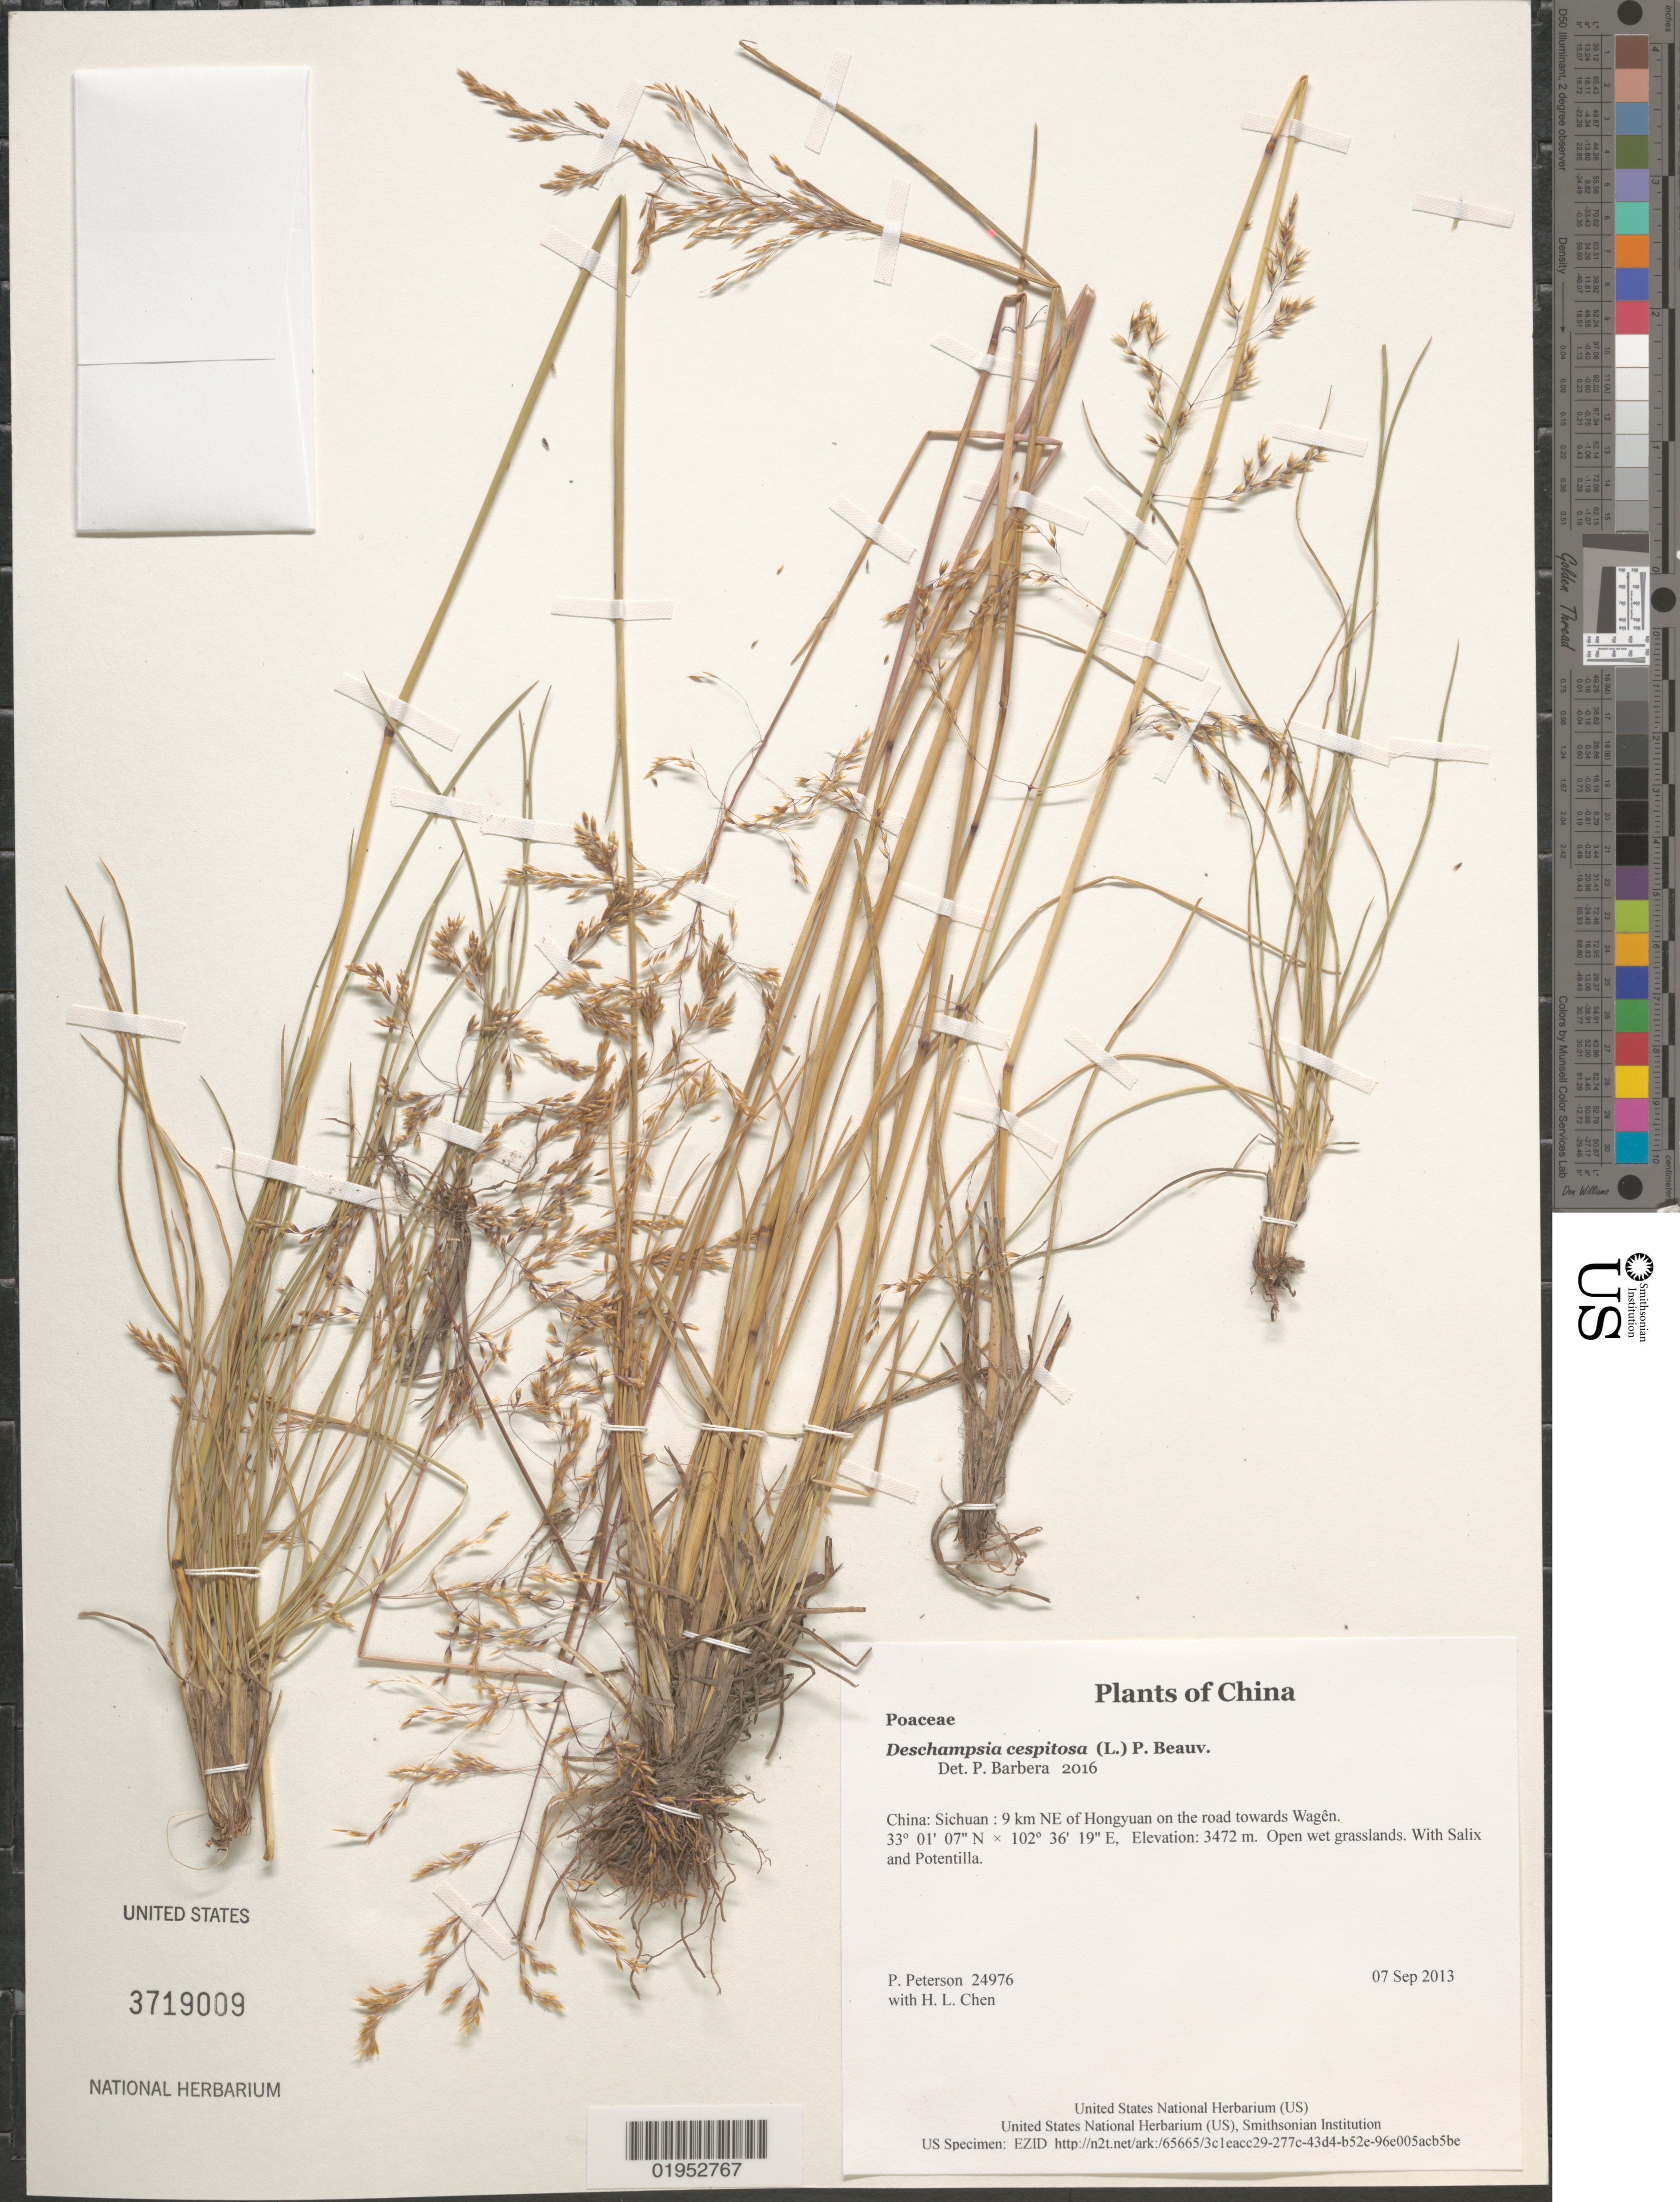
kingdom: Plantae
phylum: Tracheophyta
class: Liliopsida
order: Poales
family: Poaceae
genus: Deschampsia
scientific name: Deschampsia cespitosa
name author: (L.) P. Beauv.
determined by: Barberá, P.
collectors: P. M. Peterson & H. L. Chen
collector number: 24976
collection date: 2013-09-07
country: China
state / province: Sichuan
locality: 9 km NE of Hongyuan on the road towards Wagên.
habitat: Open wet grasslands.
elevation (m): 3472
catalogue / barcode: US 3719009